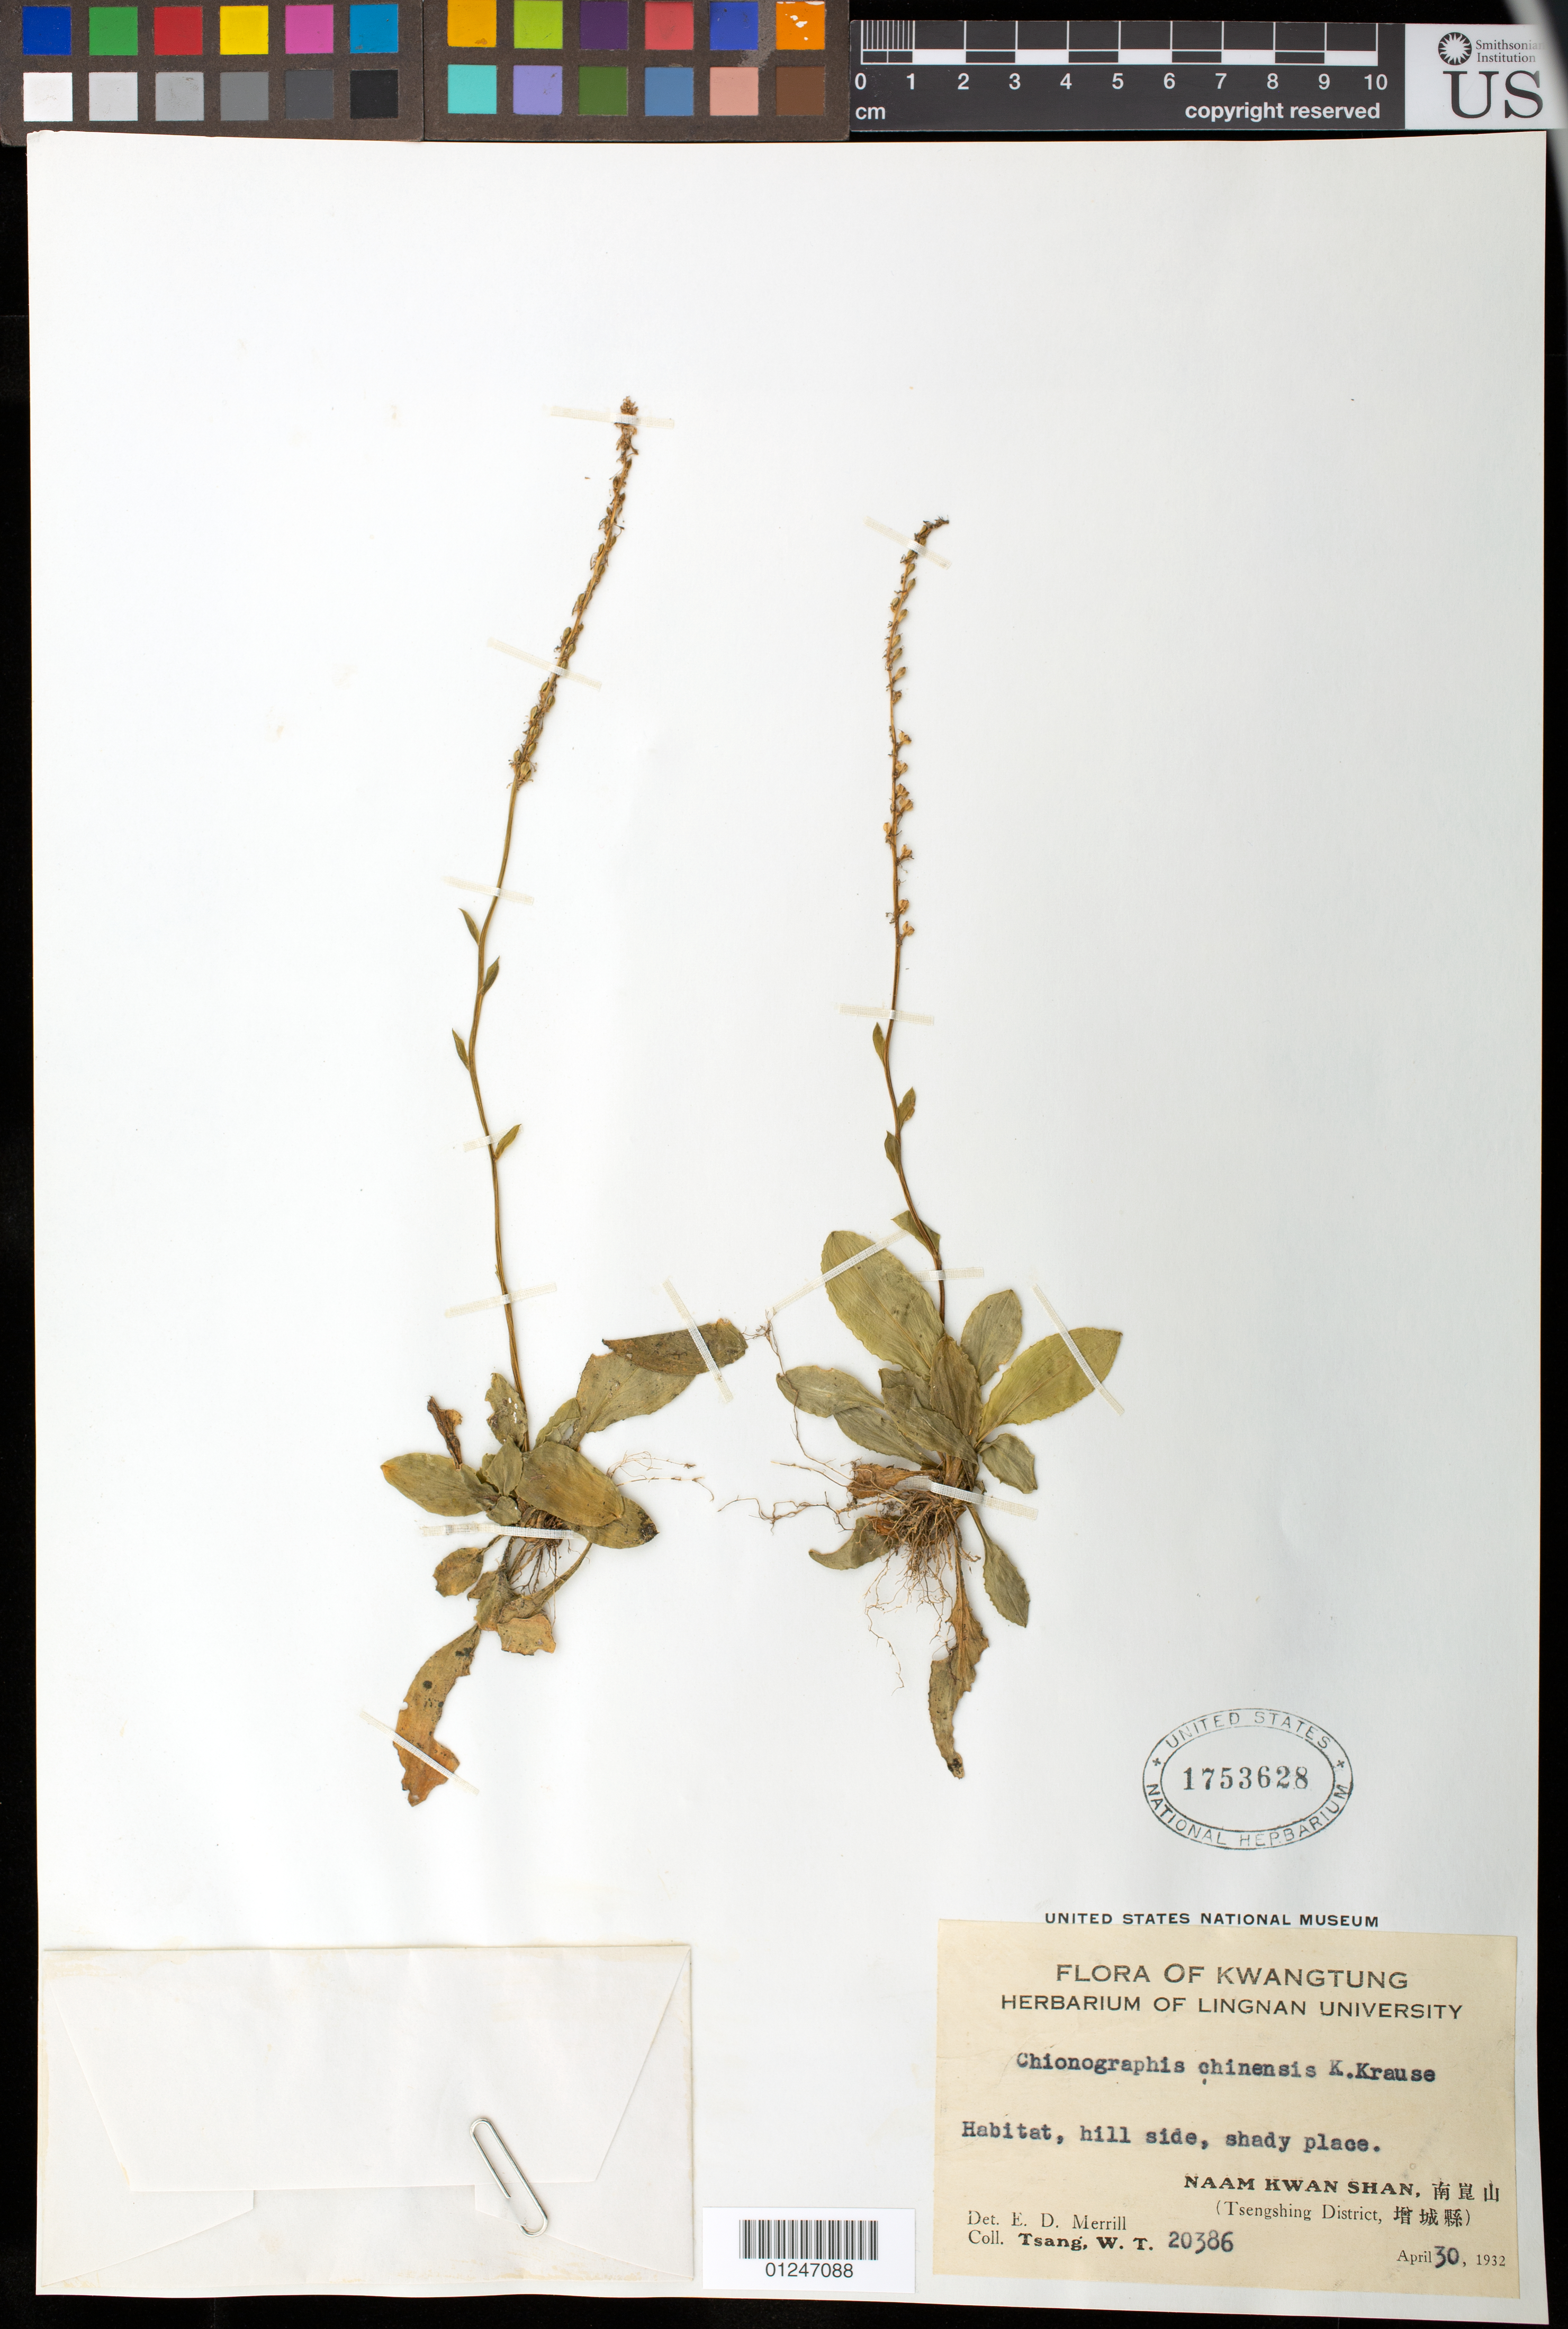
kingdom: Plantae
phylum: Tracheophyta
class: Liliopsida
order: Liliales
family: Melanthiaceae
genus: Chionographis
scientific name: Chionographis chinensis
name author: K. Krause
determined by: Merrill, Elmer D.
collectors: W. T. Tsang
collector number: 20386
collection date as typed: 30 Apr 1932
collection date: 1932-04-30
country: China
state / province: Guangdong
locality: Naam Kwan Shan.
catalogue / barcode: US 1753628